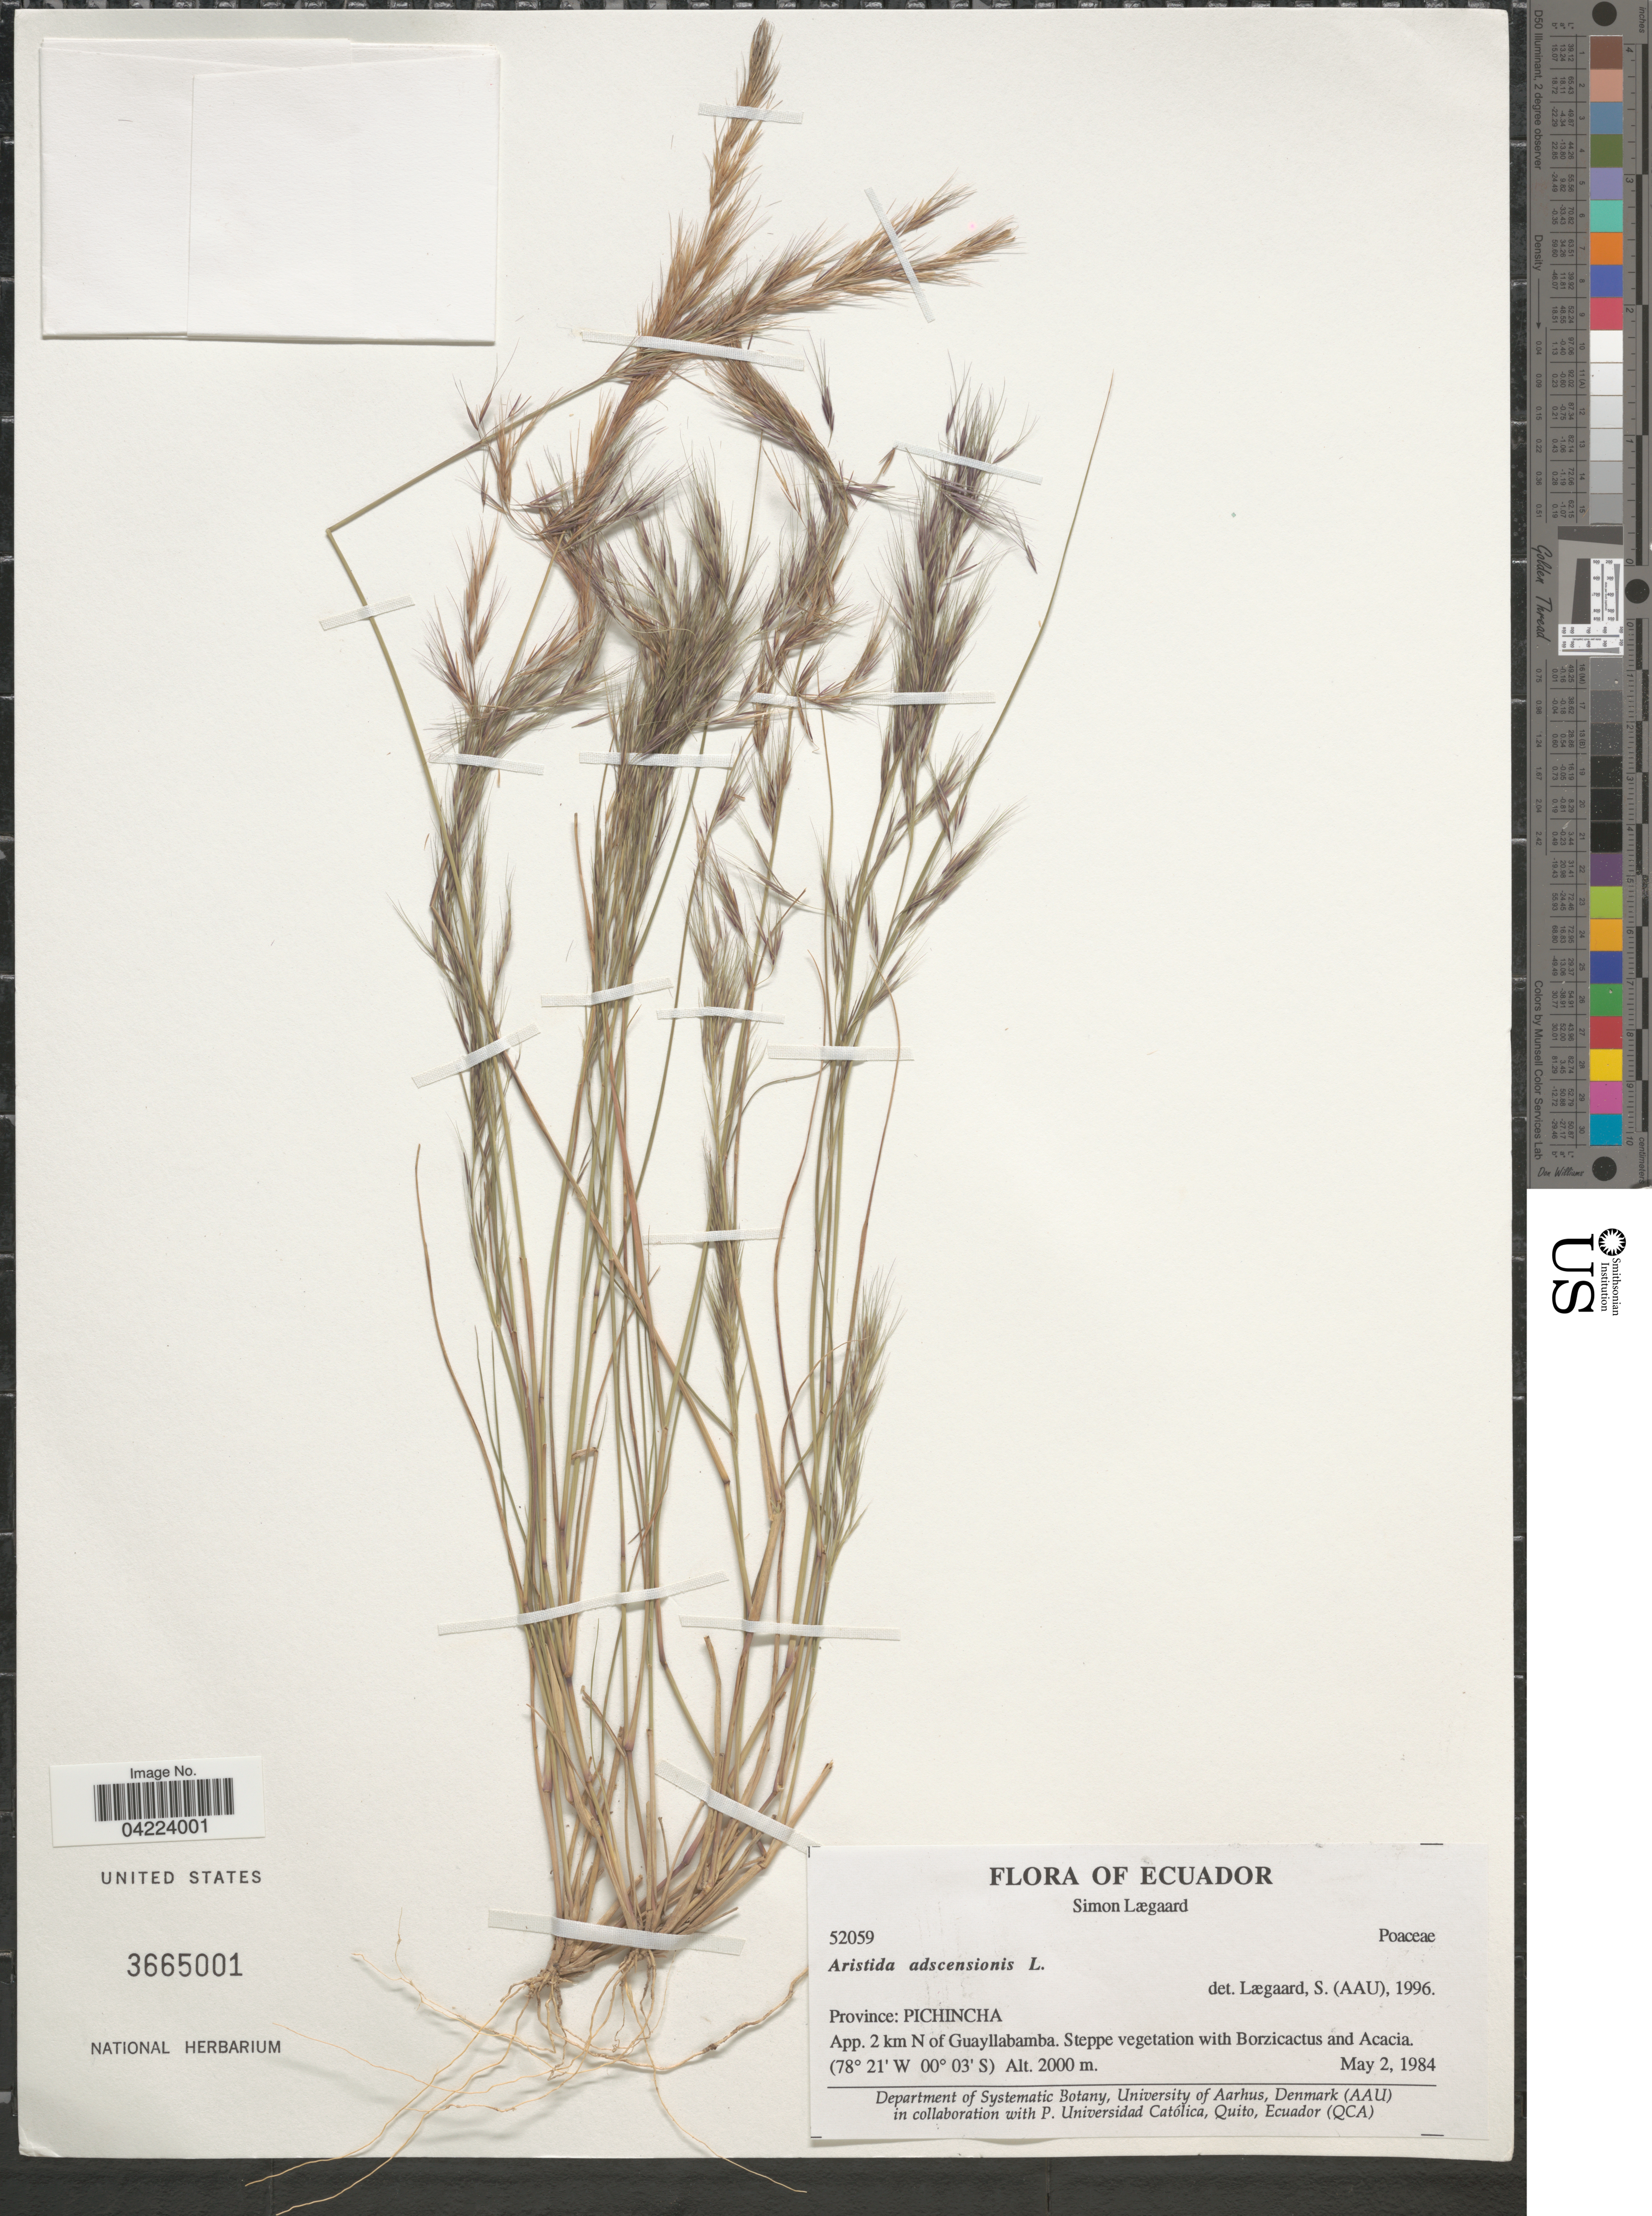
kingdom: Plantae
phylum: Tracheophyta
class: Liliopsida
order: Poales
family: Poaceae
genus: Aristida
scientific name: Aristida adscensionis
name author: L.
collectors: S. Lægaard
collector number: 52059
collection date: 1984-05-02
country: Ecuador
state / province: Pichincha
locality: App. 2 km N of Guayllabamba. Steppe vegetation.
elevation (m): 2000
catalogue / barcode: US 3665001